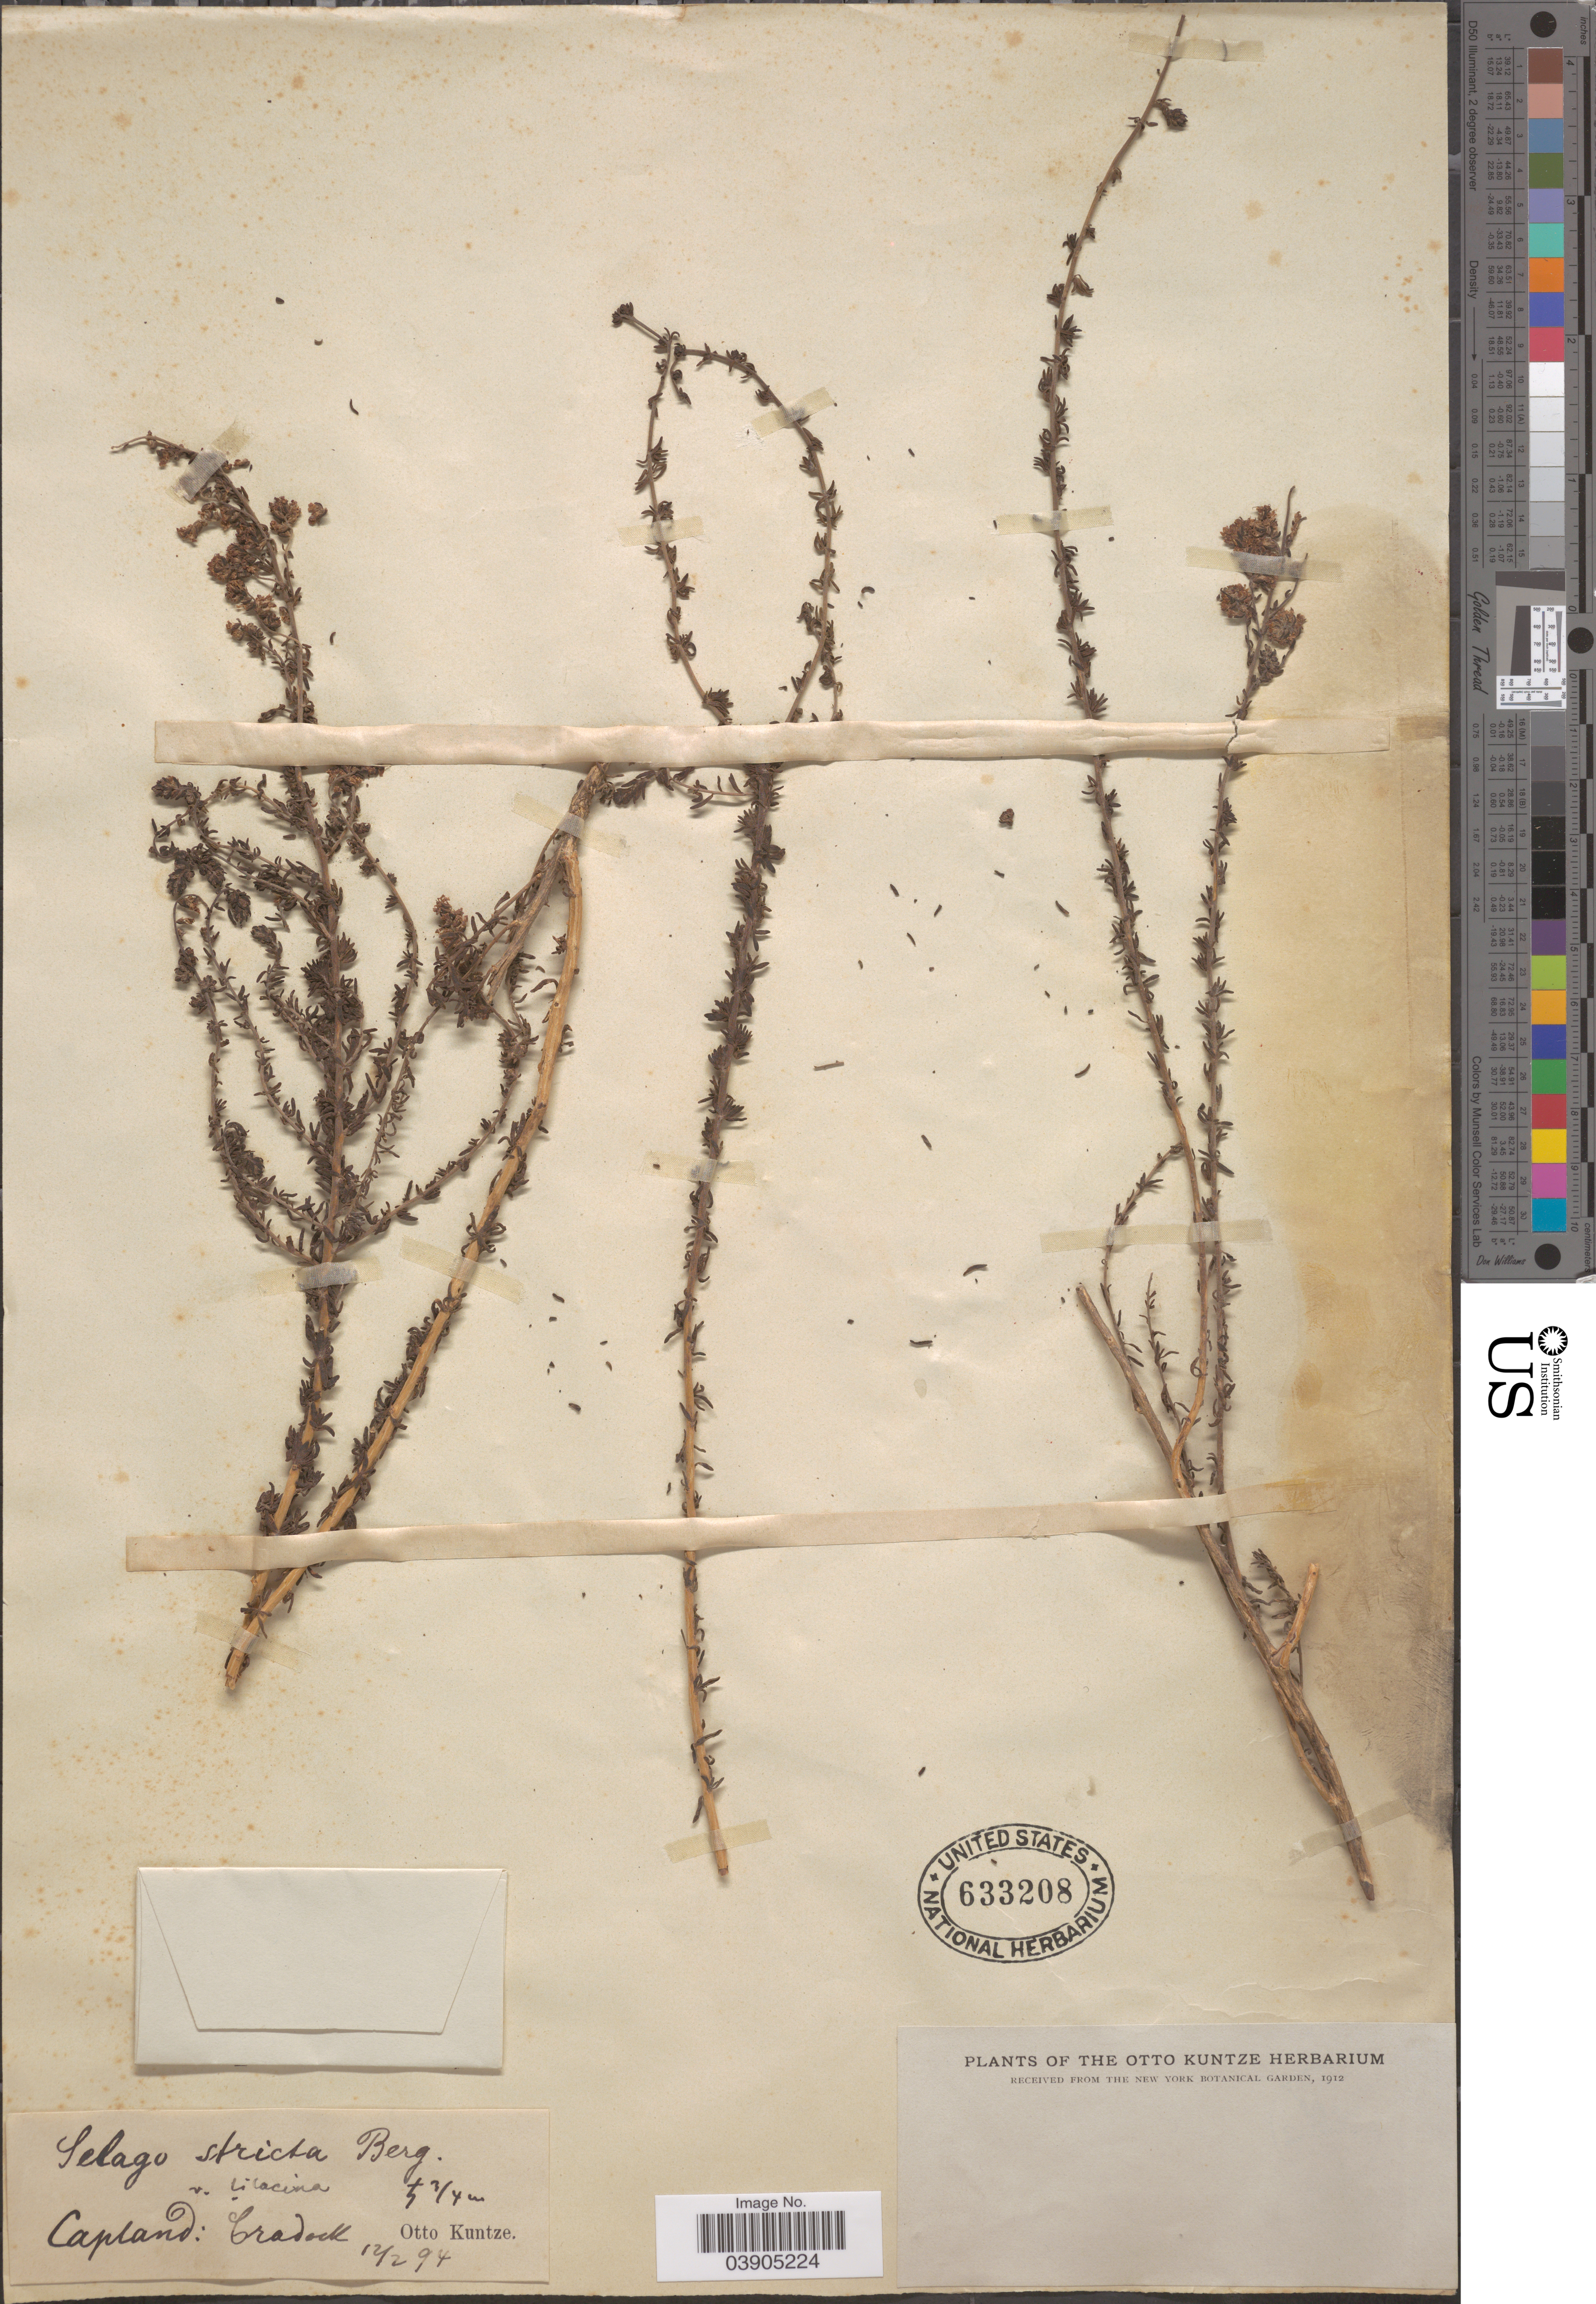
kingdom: Plantae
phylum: Tracheophyta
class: Magnoliopsida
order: Lamiales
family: Scrophulariaceae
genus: Selago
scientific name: Selago stricta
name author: P.J. Bergius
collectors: C.E.O. Kuntze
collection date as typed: Transcribed d/m/y: 12/2/94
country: South Africa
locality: Capland: Cradock.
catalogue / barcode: US 633208